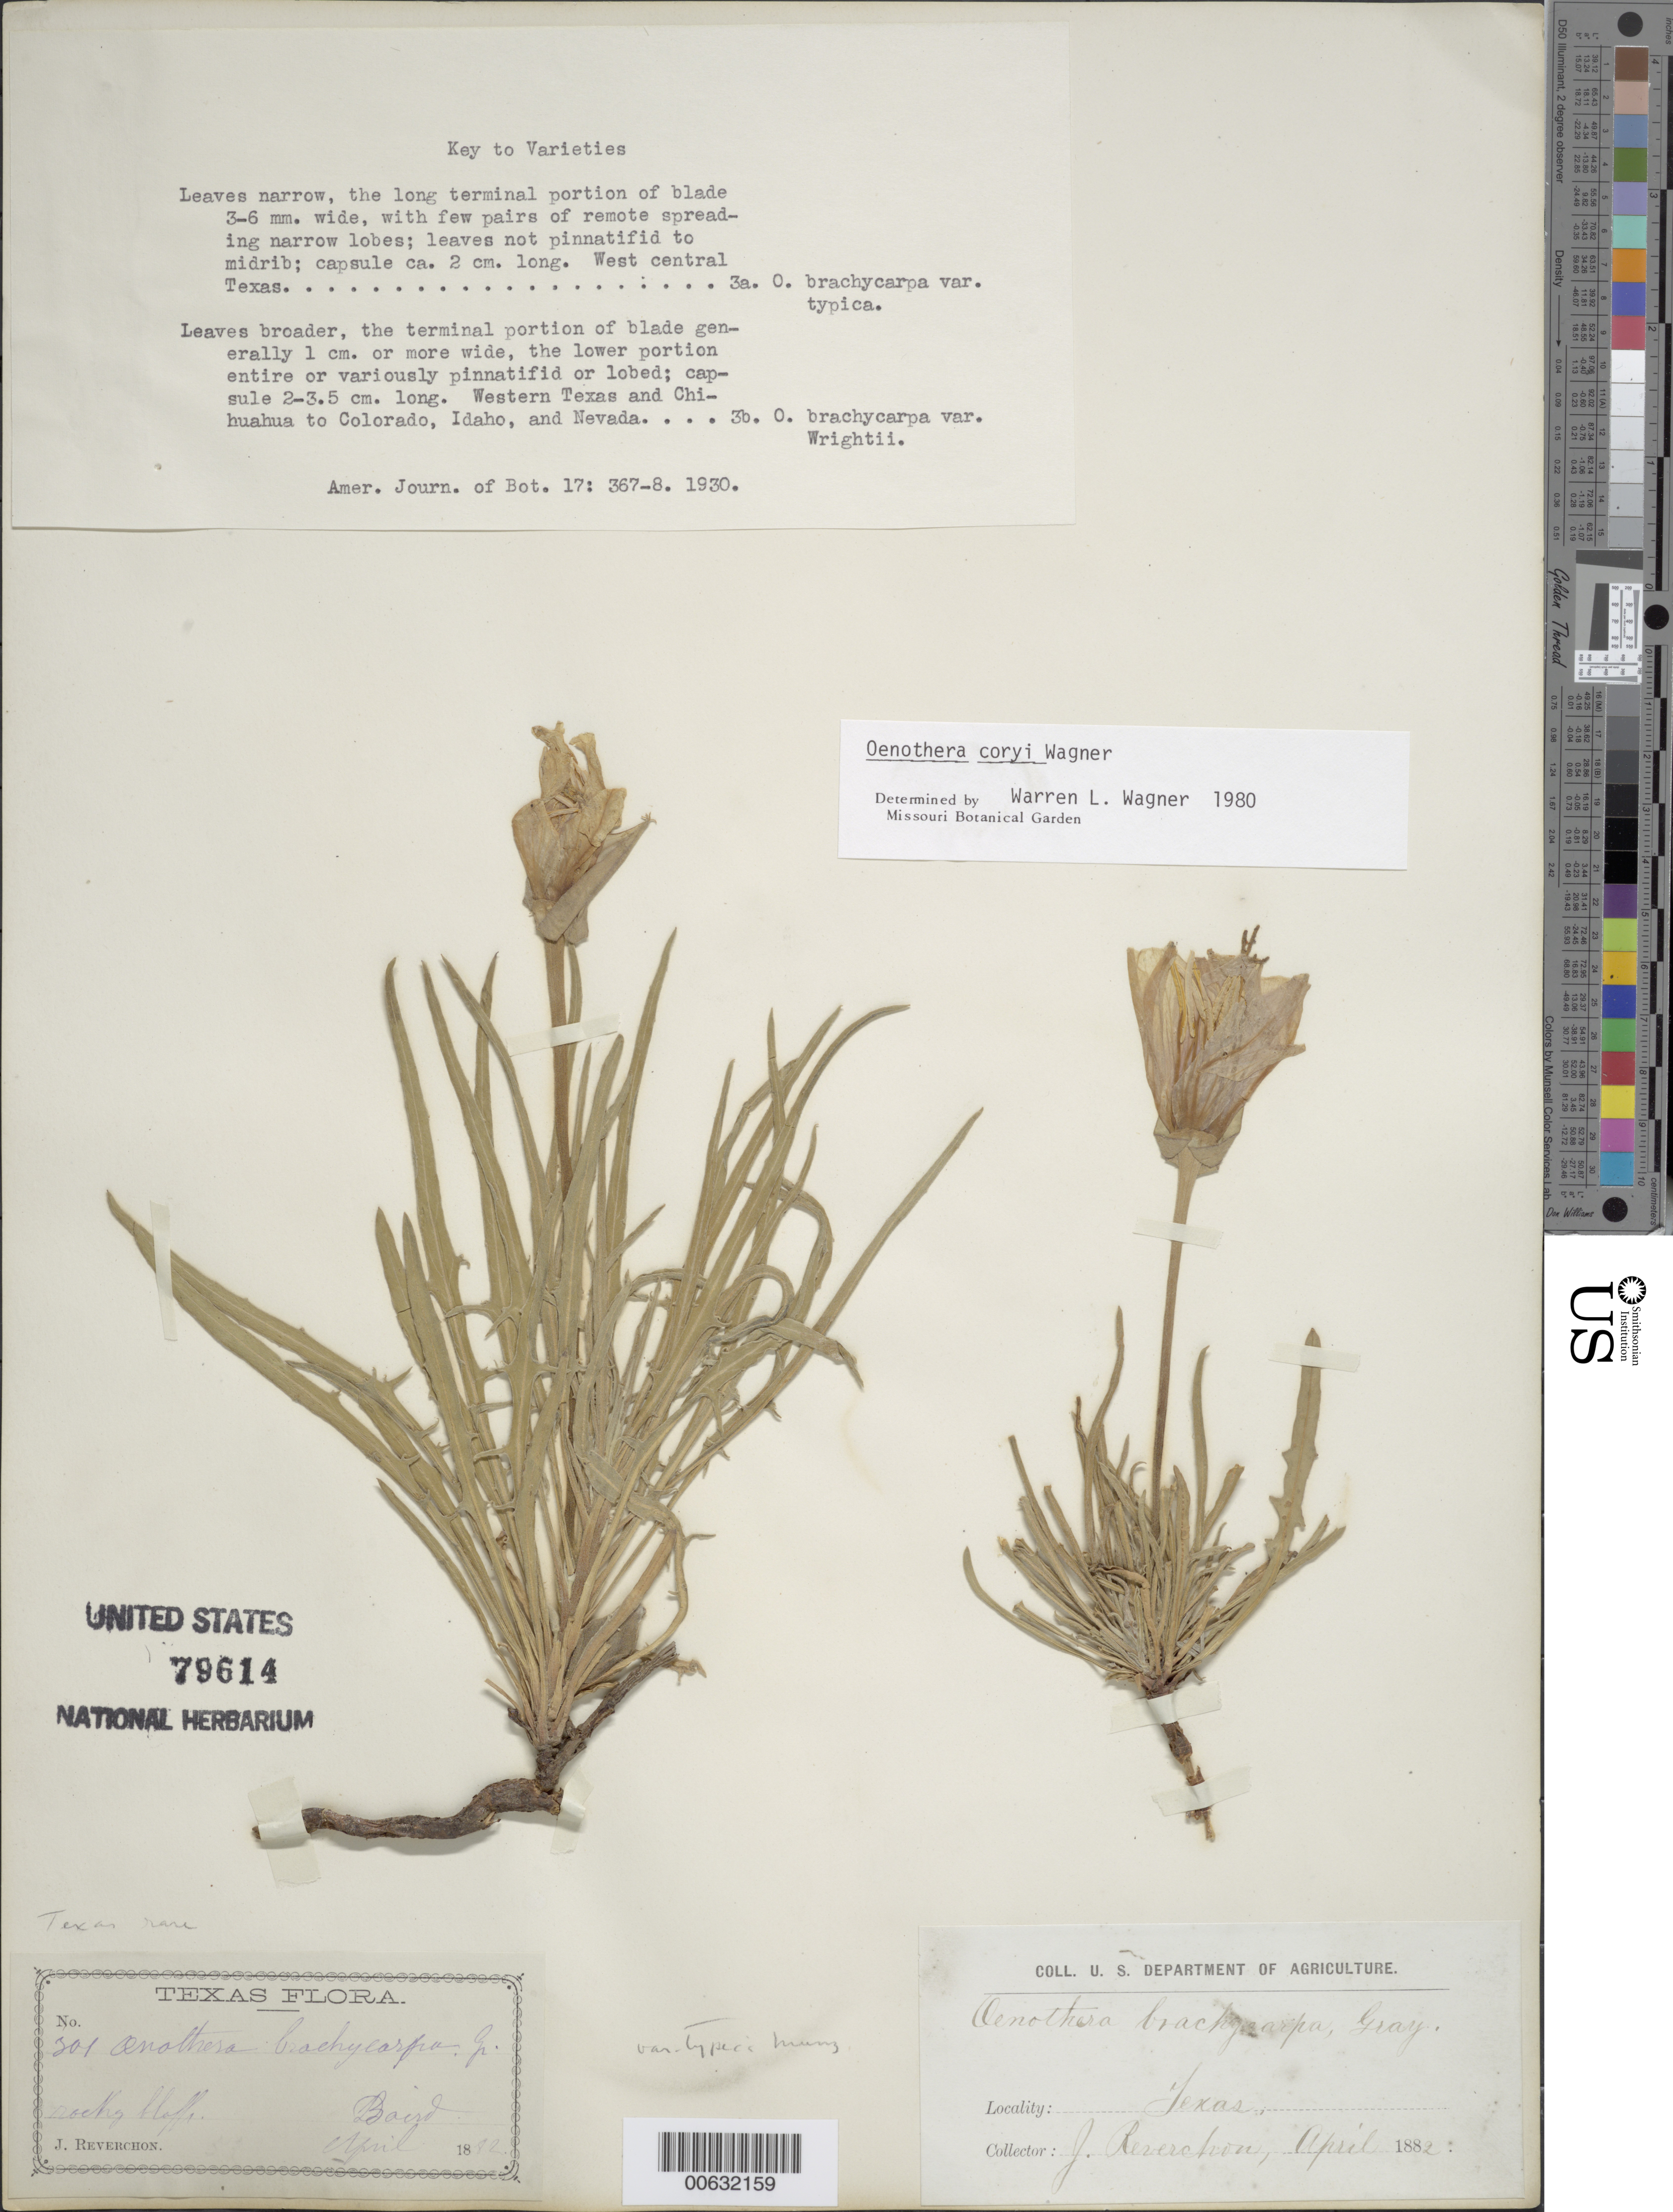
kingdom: Plantae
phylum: Tracheophyta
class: Magnoliopsida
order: Myrtales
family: Onagraceae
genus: Oenothera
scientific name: Oenothera coryi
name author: W.L. Wagner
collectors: E. Reverchon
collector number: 301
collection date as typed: Apr 1882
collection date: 1882-04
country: United States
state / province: Texas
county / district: Callahan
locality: Baird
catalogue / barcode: US 79614